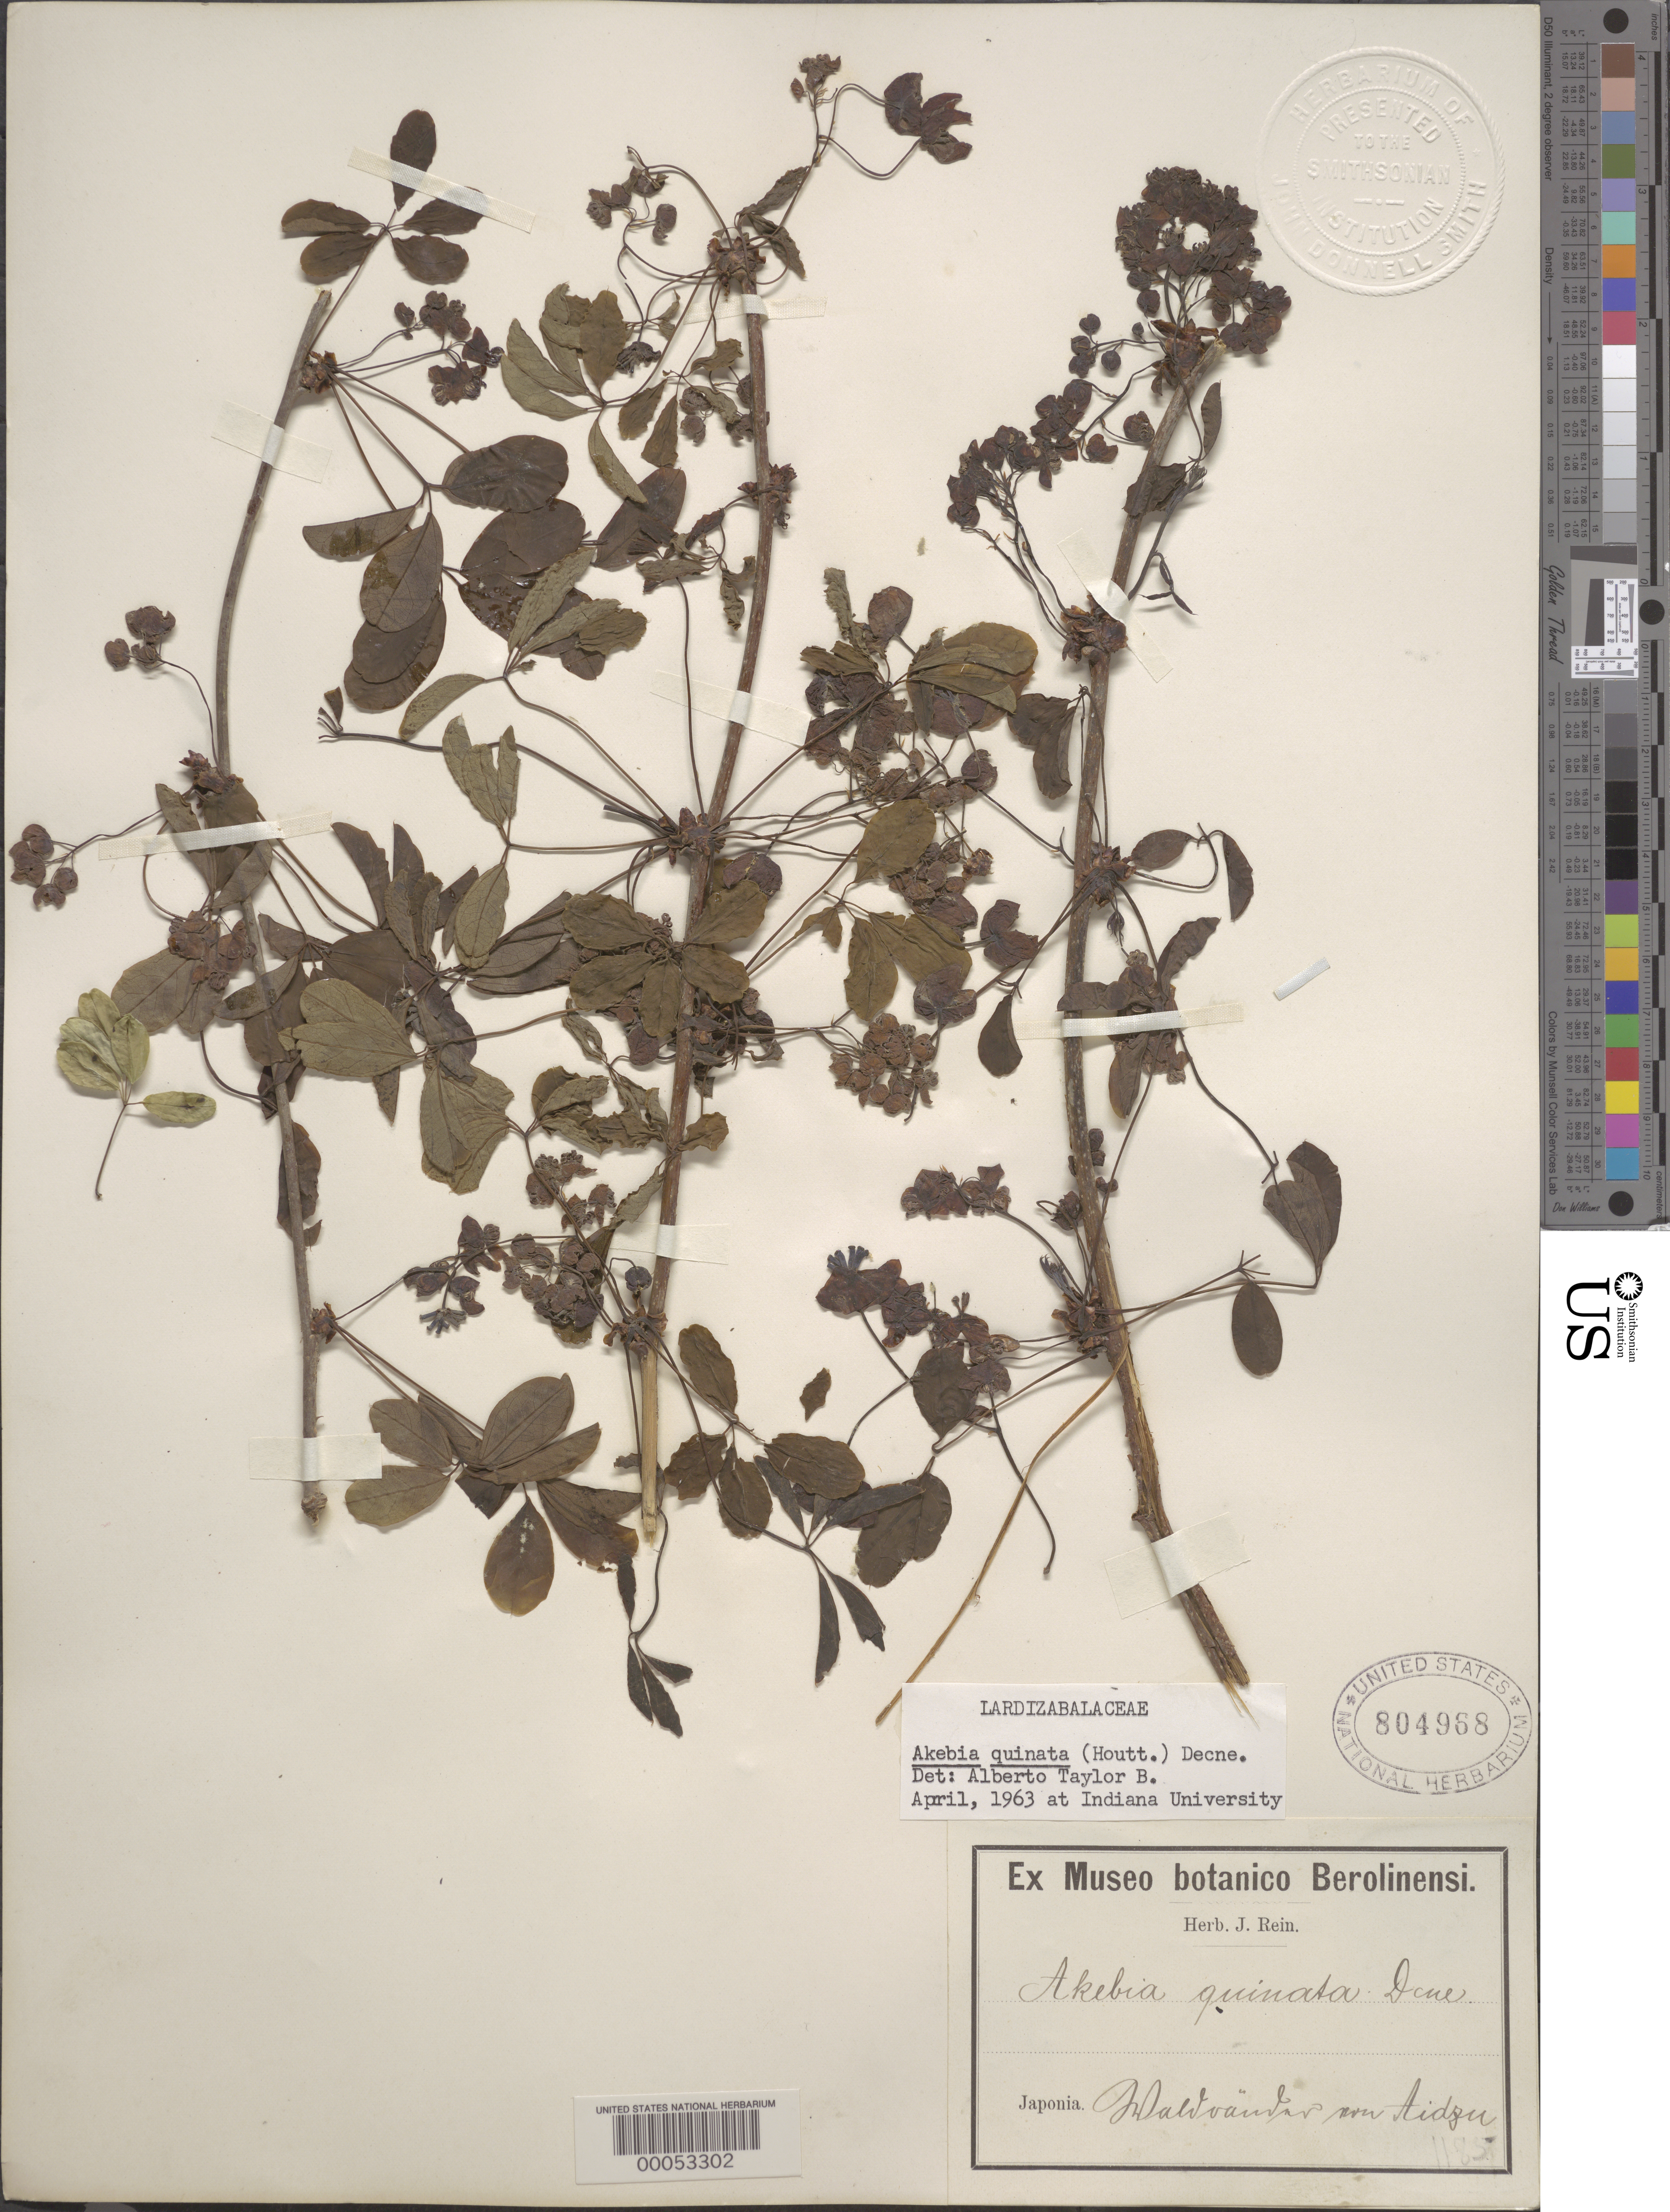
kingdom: Plantae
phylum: Tracheophyta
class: Magnoliopsida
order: Ranunculales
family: Lardizabalaceae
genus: Akebia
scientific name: Akebia quinata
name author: (Houtt.) Decne.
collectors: H. Rein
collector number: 1185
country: Japan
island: Honshu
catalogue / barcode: US 804968